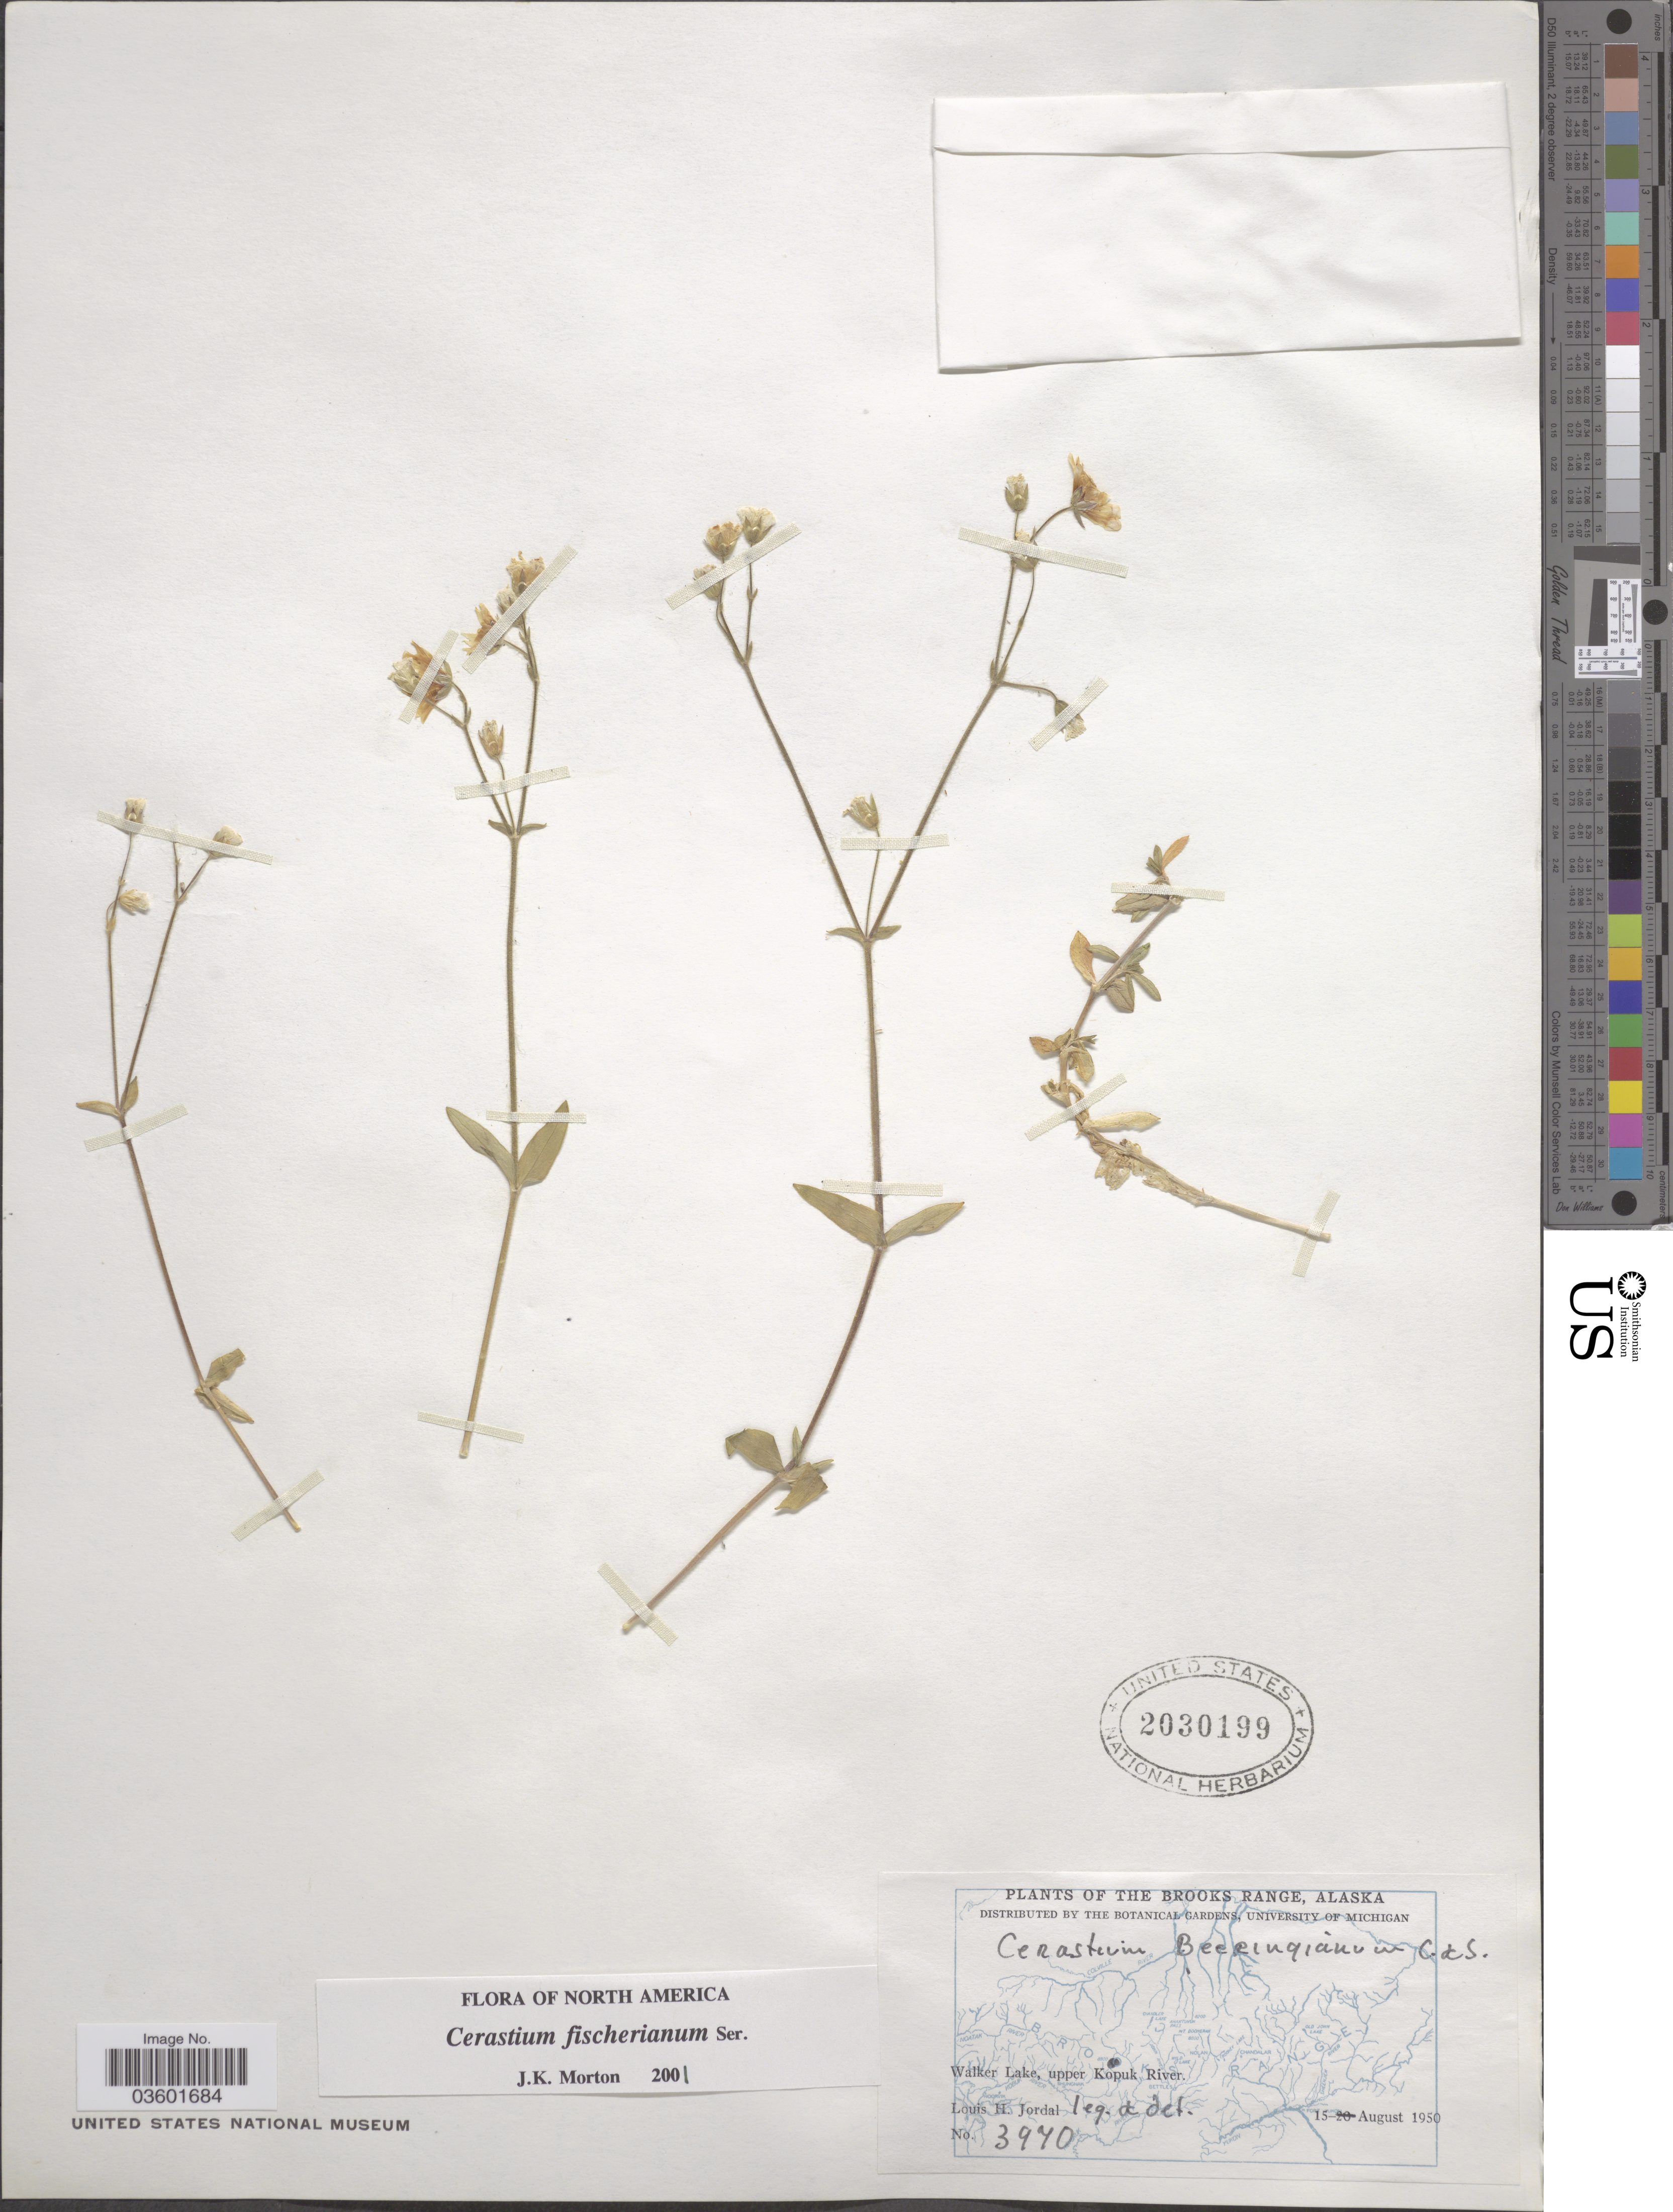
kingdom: Plantae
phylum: Tracheophyta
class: Magnoliopsida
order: Caryophyllales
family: Caryophyllaceae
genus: Cerastium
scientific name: Cerastium fischerianum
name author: Ser.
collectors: L. Jordal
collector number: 3970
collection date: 1950-08-15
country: United States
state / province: Alaska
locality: Brooks Range. Walter Lake, upper Kopuk River.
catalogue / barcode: US 2030199